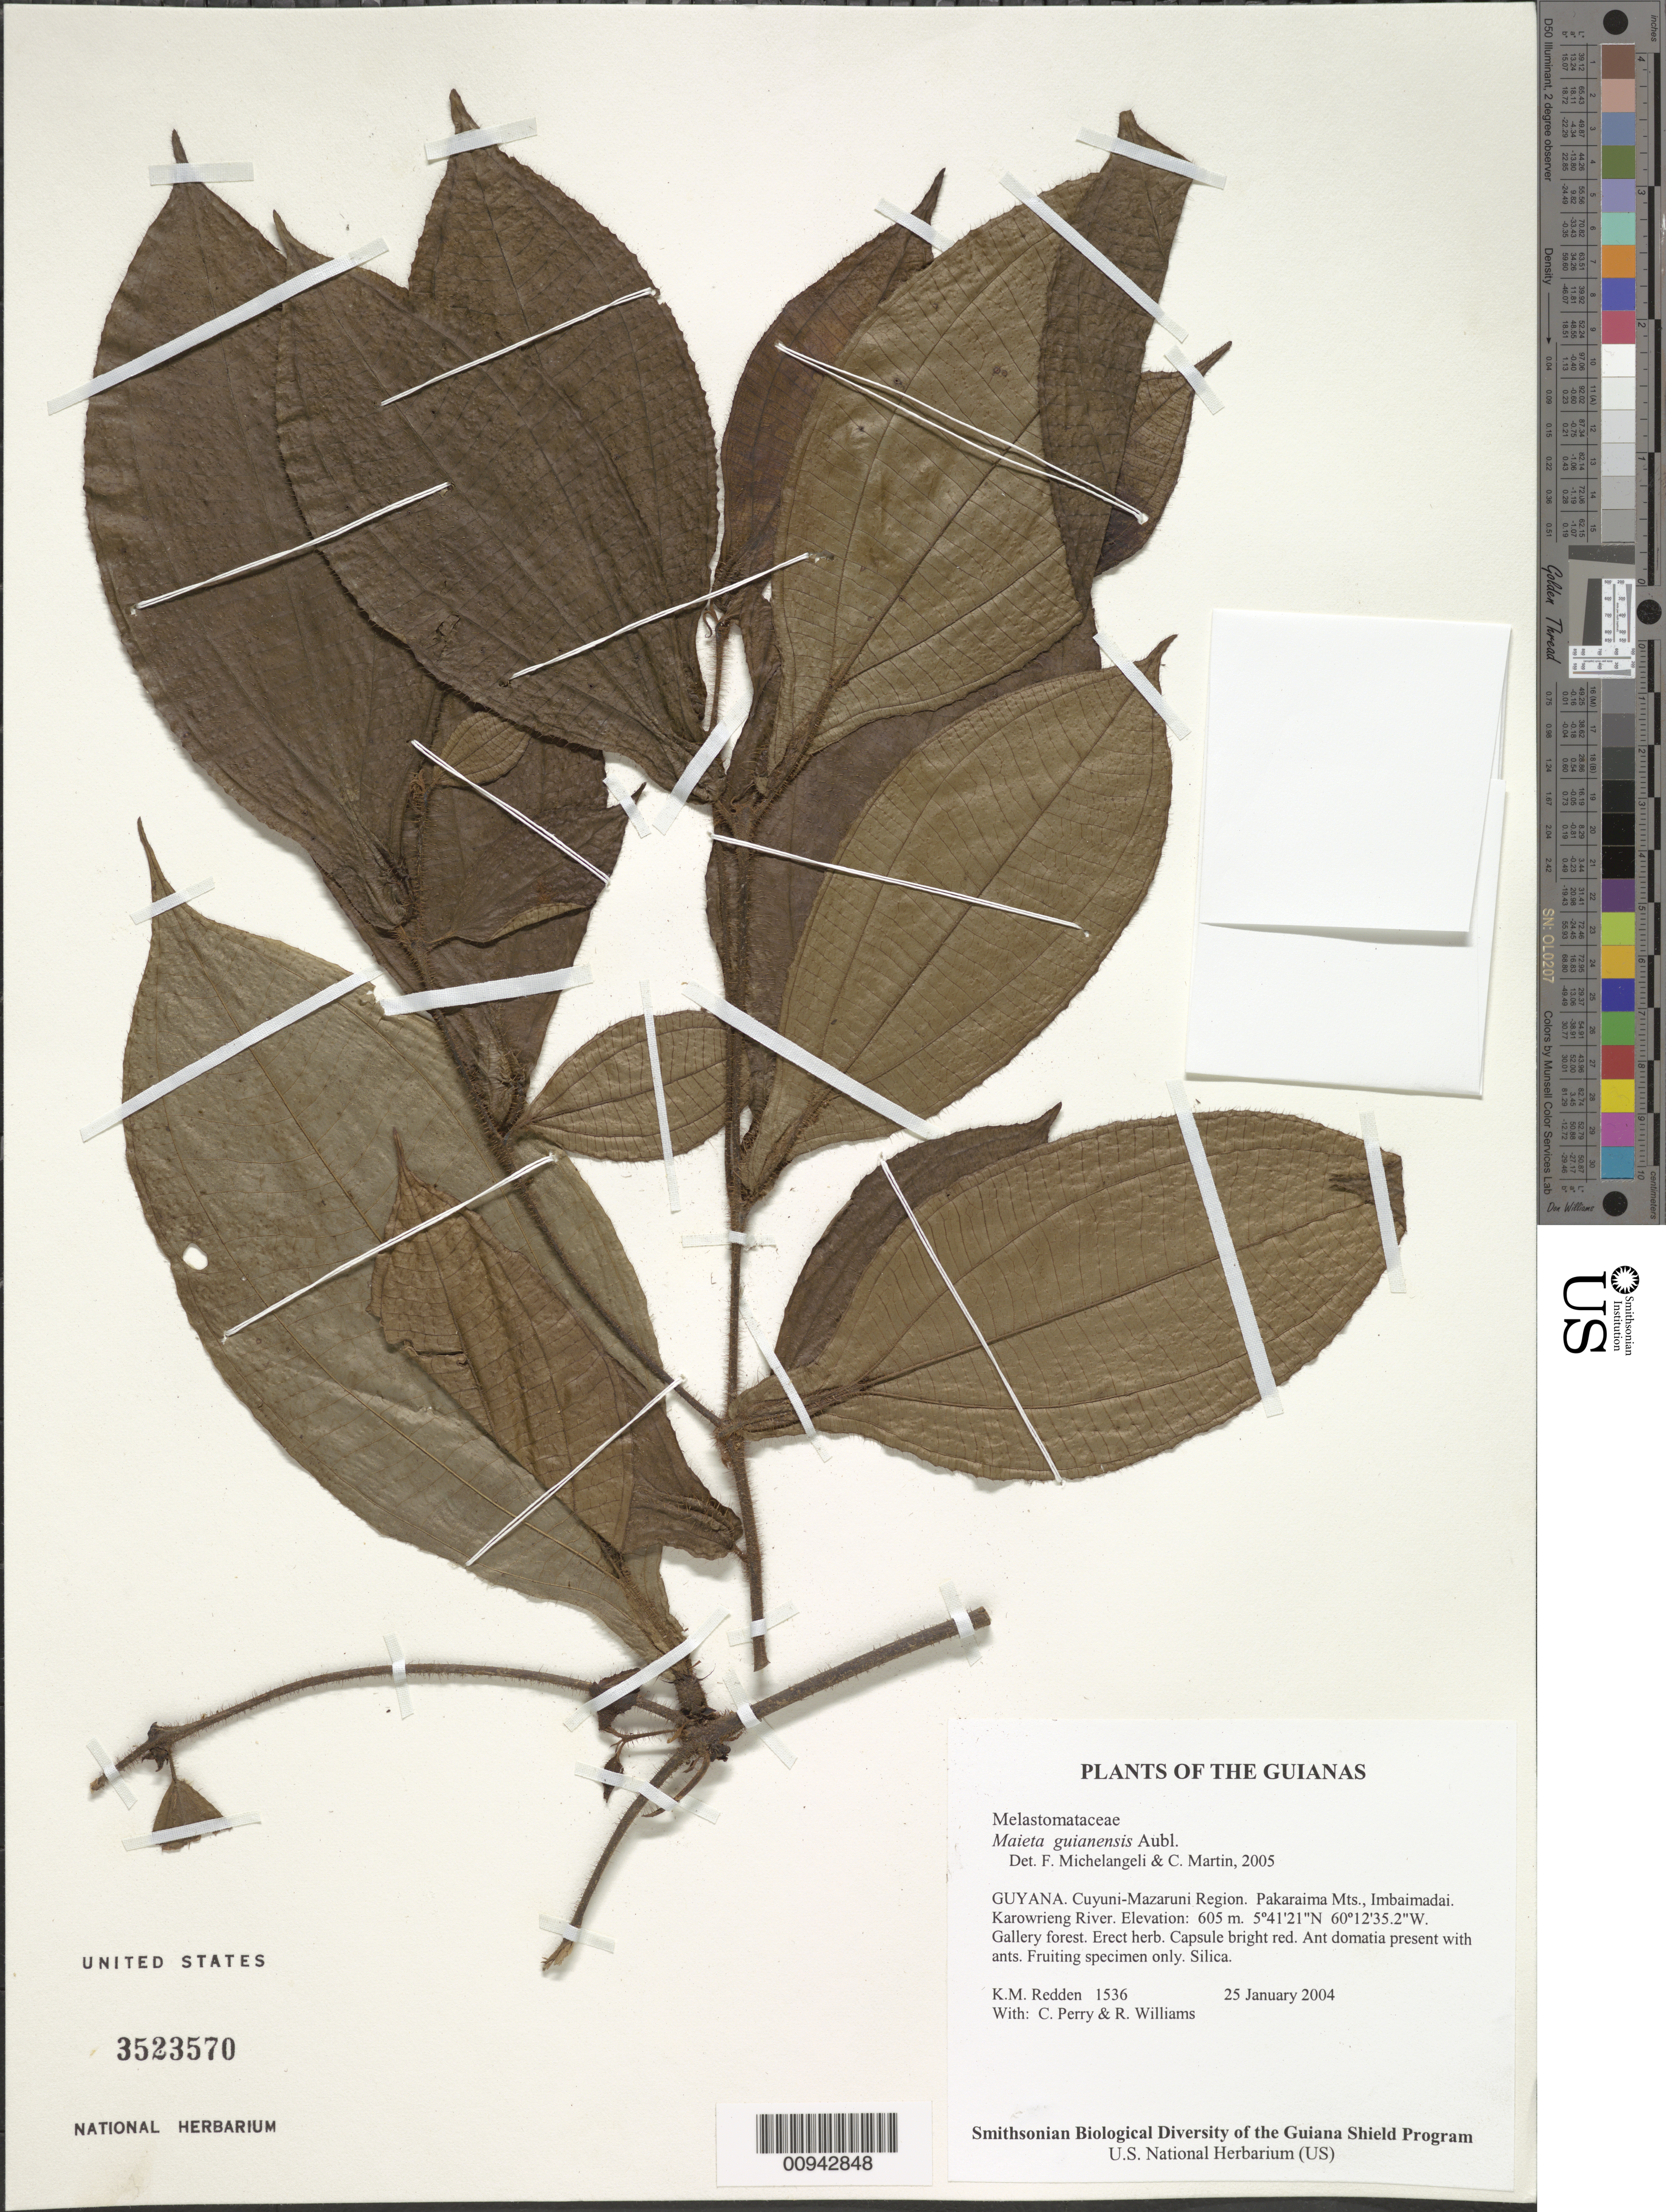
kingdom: Plantae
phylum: Tracheophyta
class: Magnoliopsida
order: Myrtales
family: Melastomataceae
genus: Maieta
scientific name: Maieta guianensis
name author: Aubl.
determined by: Michelangeli, F. A.; Martin, C.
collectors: K. M. Redden, C. Perry & R. Williams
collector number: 1536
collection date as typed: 25 January 2004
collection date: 2004-01-25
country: Guyana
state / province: Cuyuni-Mazaruni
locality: Pakaraima Mts., Imbaimadai. Karowrieng River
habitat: Gallery forest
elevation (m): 605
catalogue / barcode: US 3523570